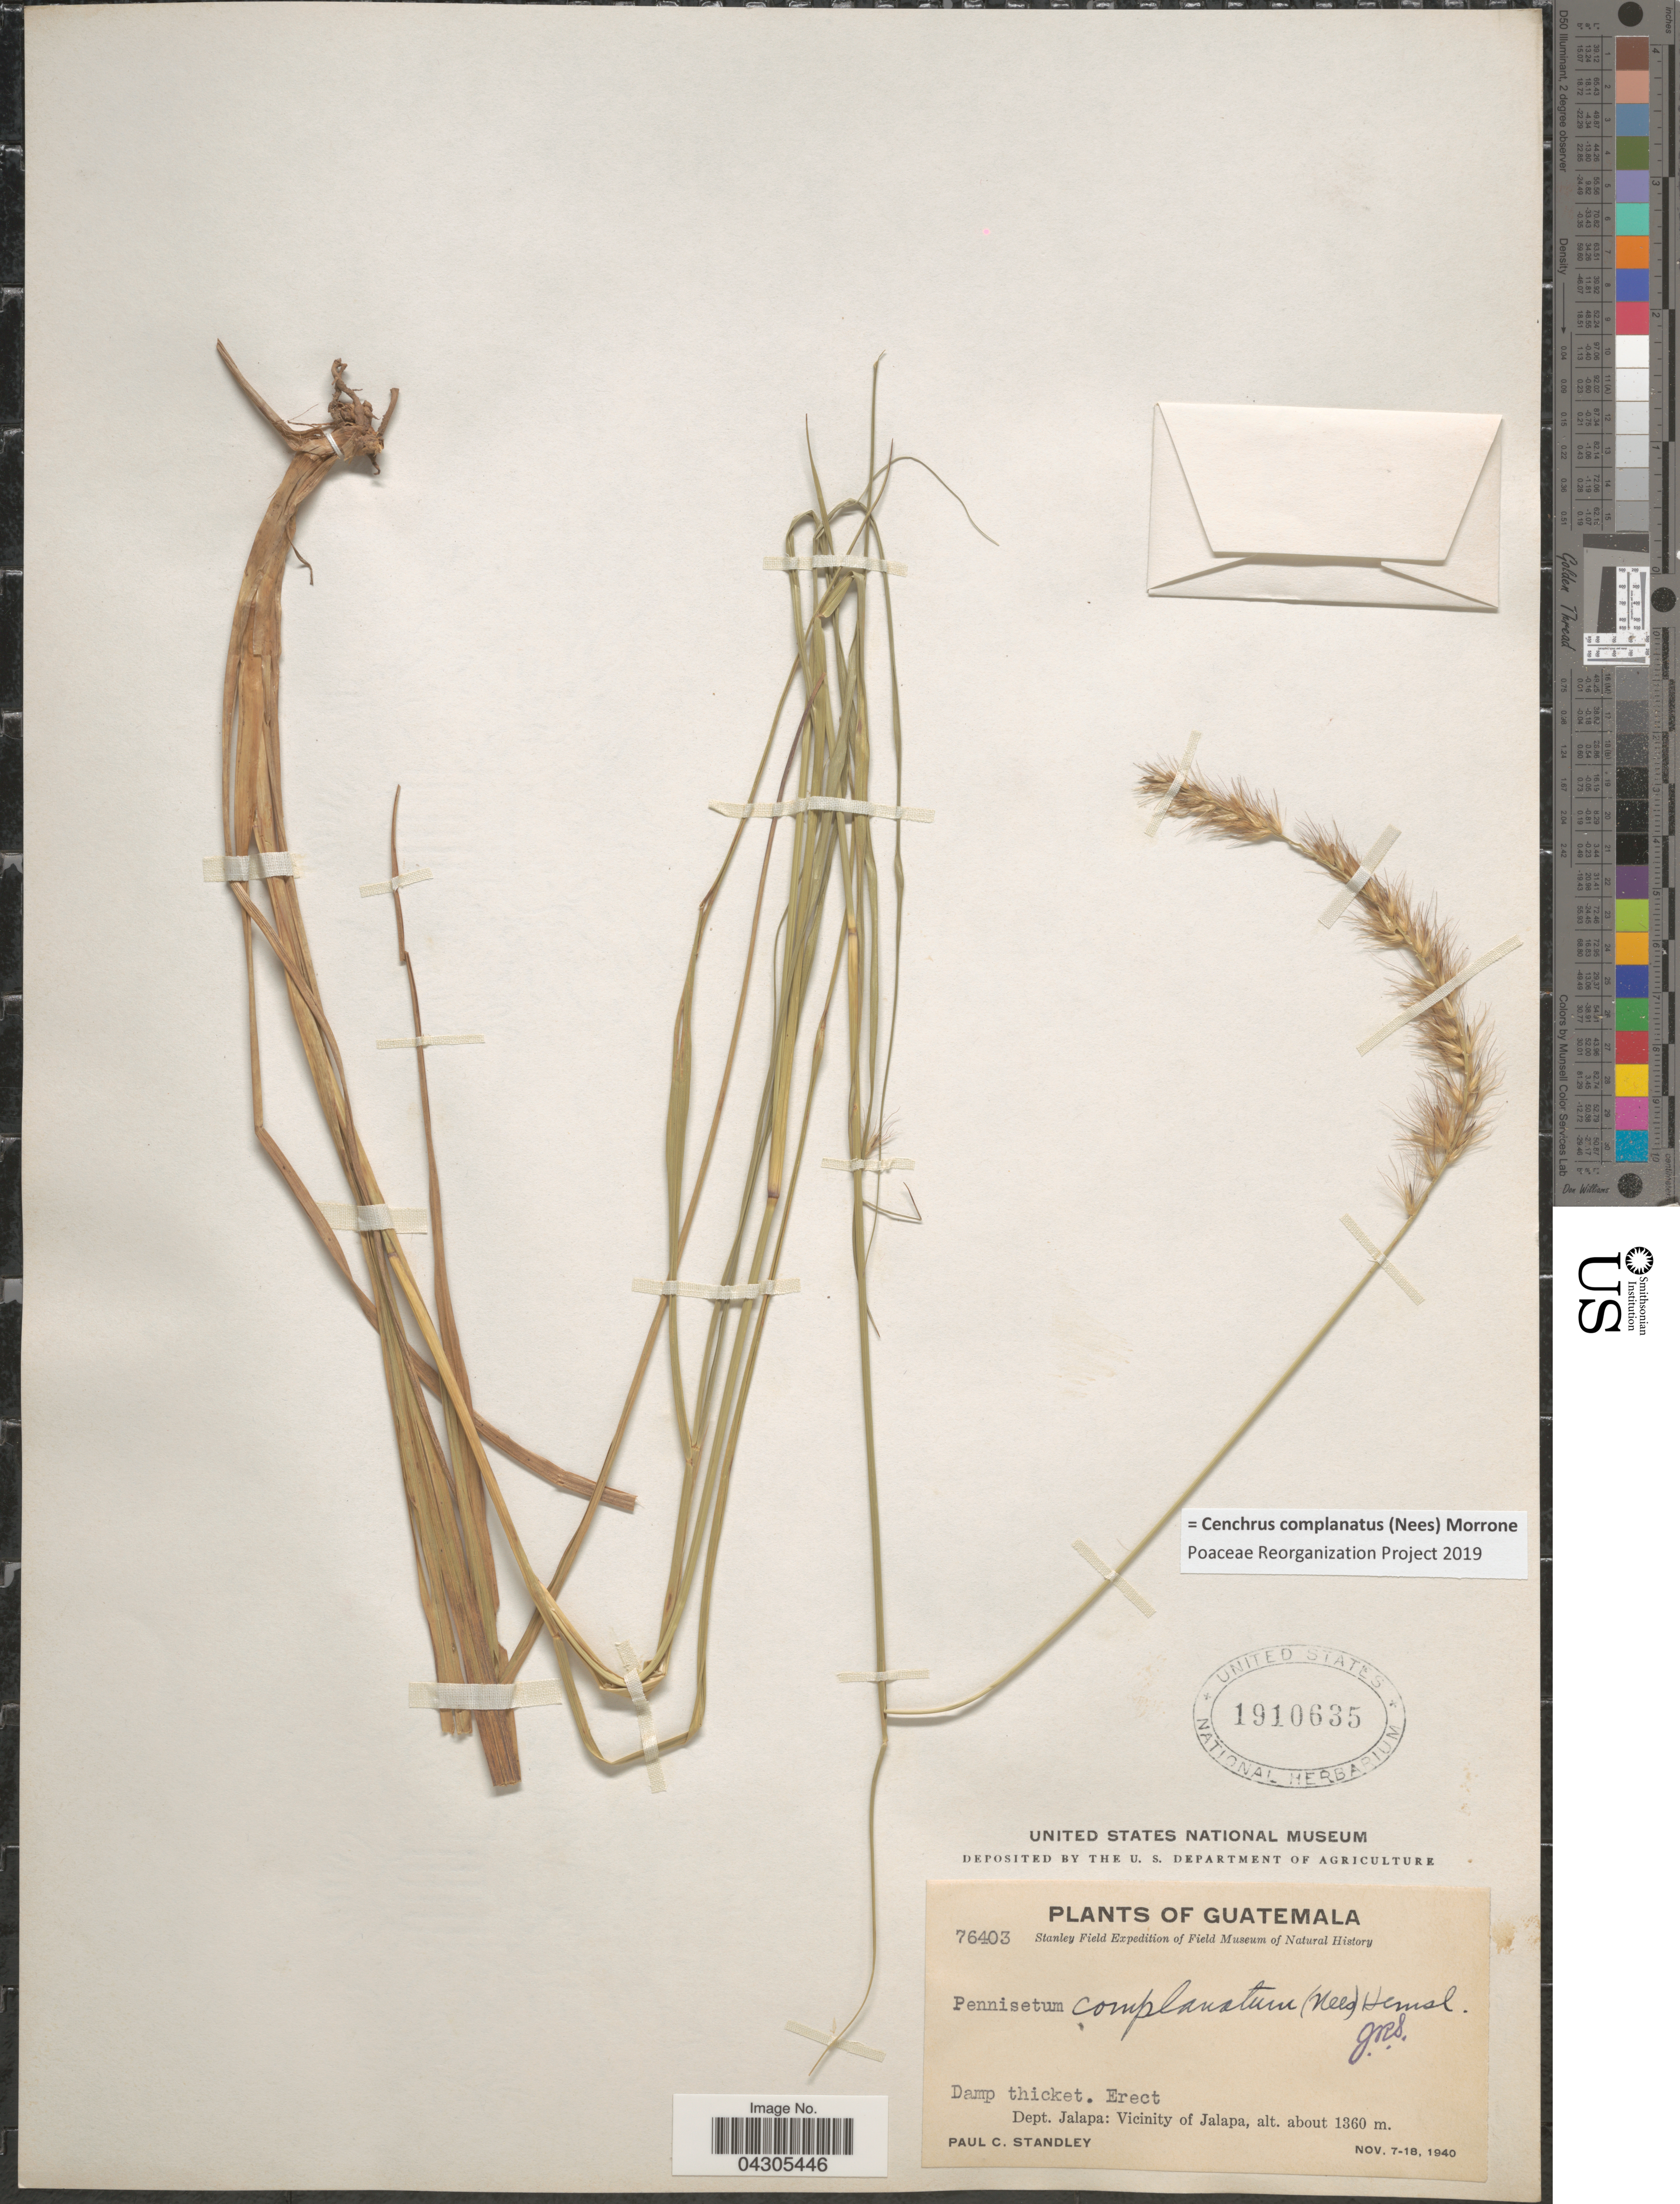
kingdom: Plantae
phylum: Tracheophyta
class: Liliopsida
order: Poales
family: Poaceae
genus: Cenchrus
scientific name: Cenchrus complanatus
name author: (Nees) Morrone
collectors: P. C. Standley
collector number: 76403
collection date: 1940-11-07/1940-11-18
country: Guatemala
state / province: Jalapa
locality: Stanley Field Expedition. Dept. Jalapa: Vicinity of Jalapa.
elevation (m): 1360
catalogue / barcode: US 1910635